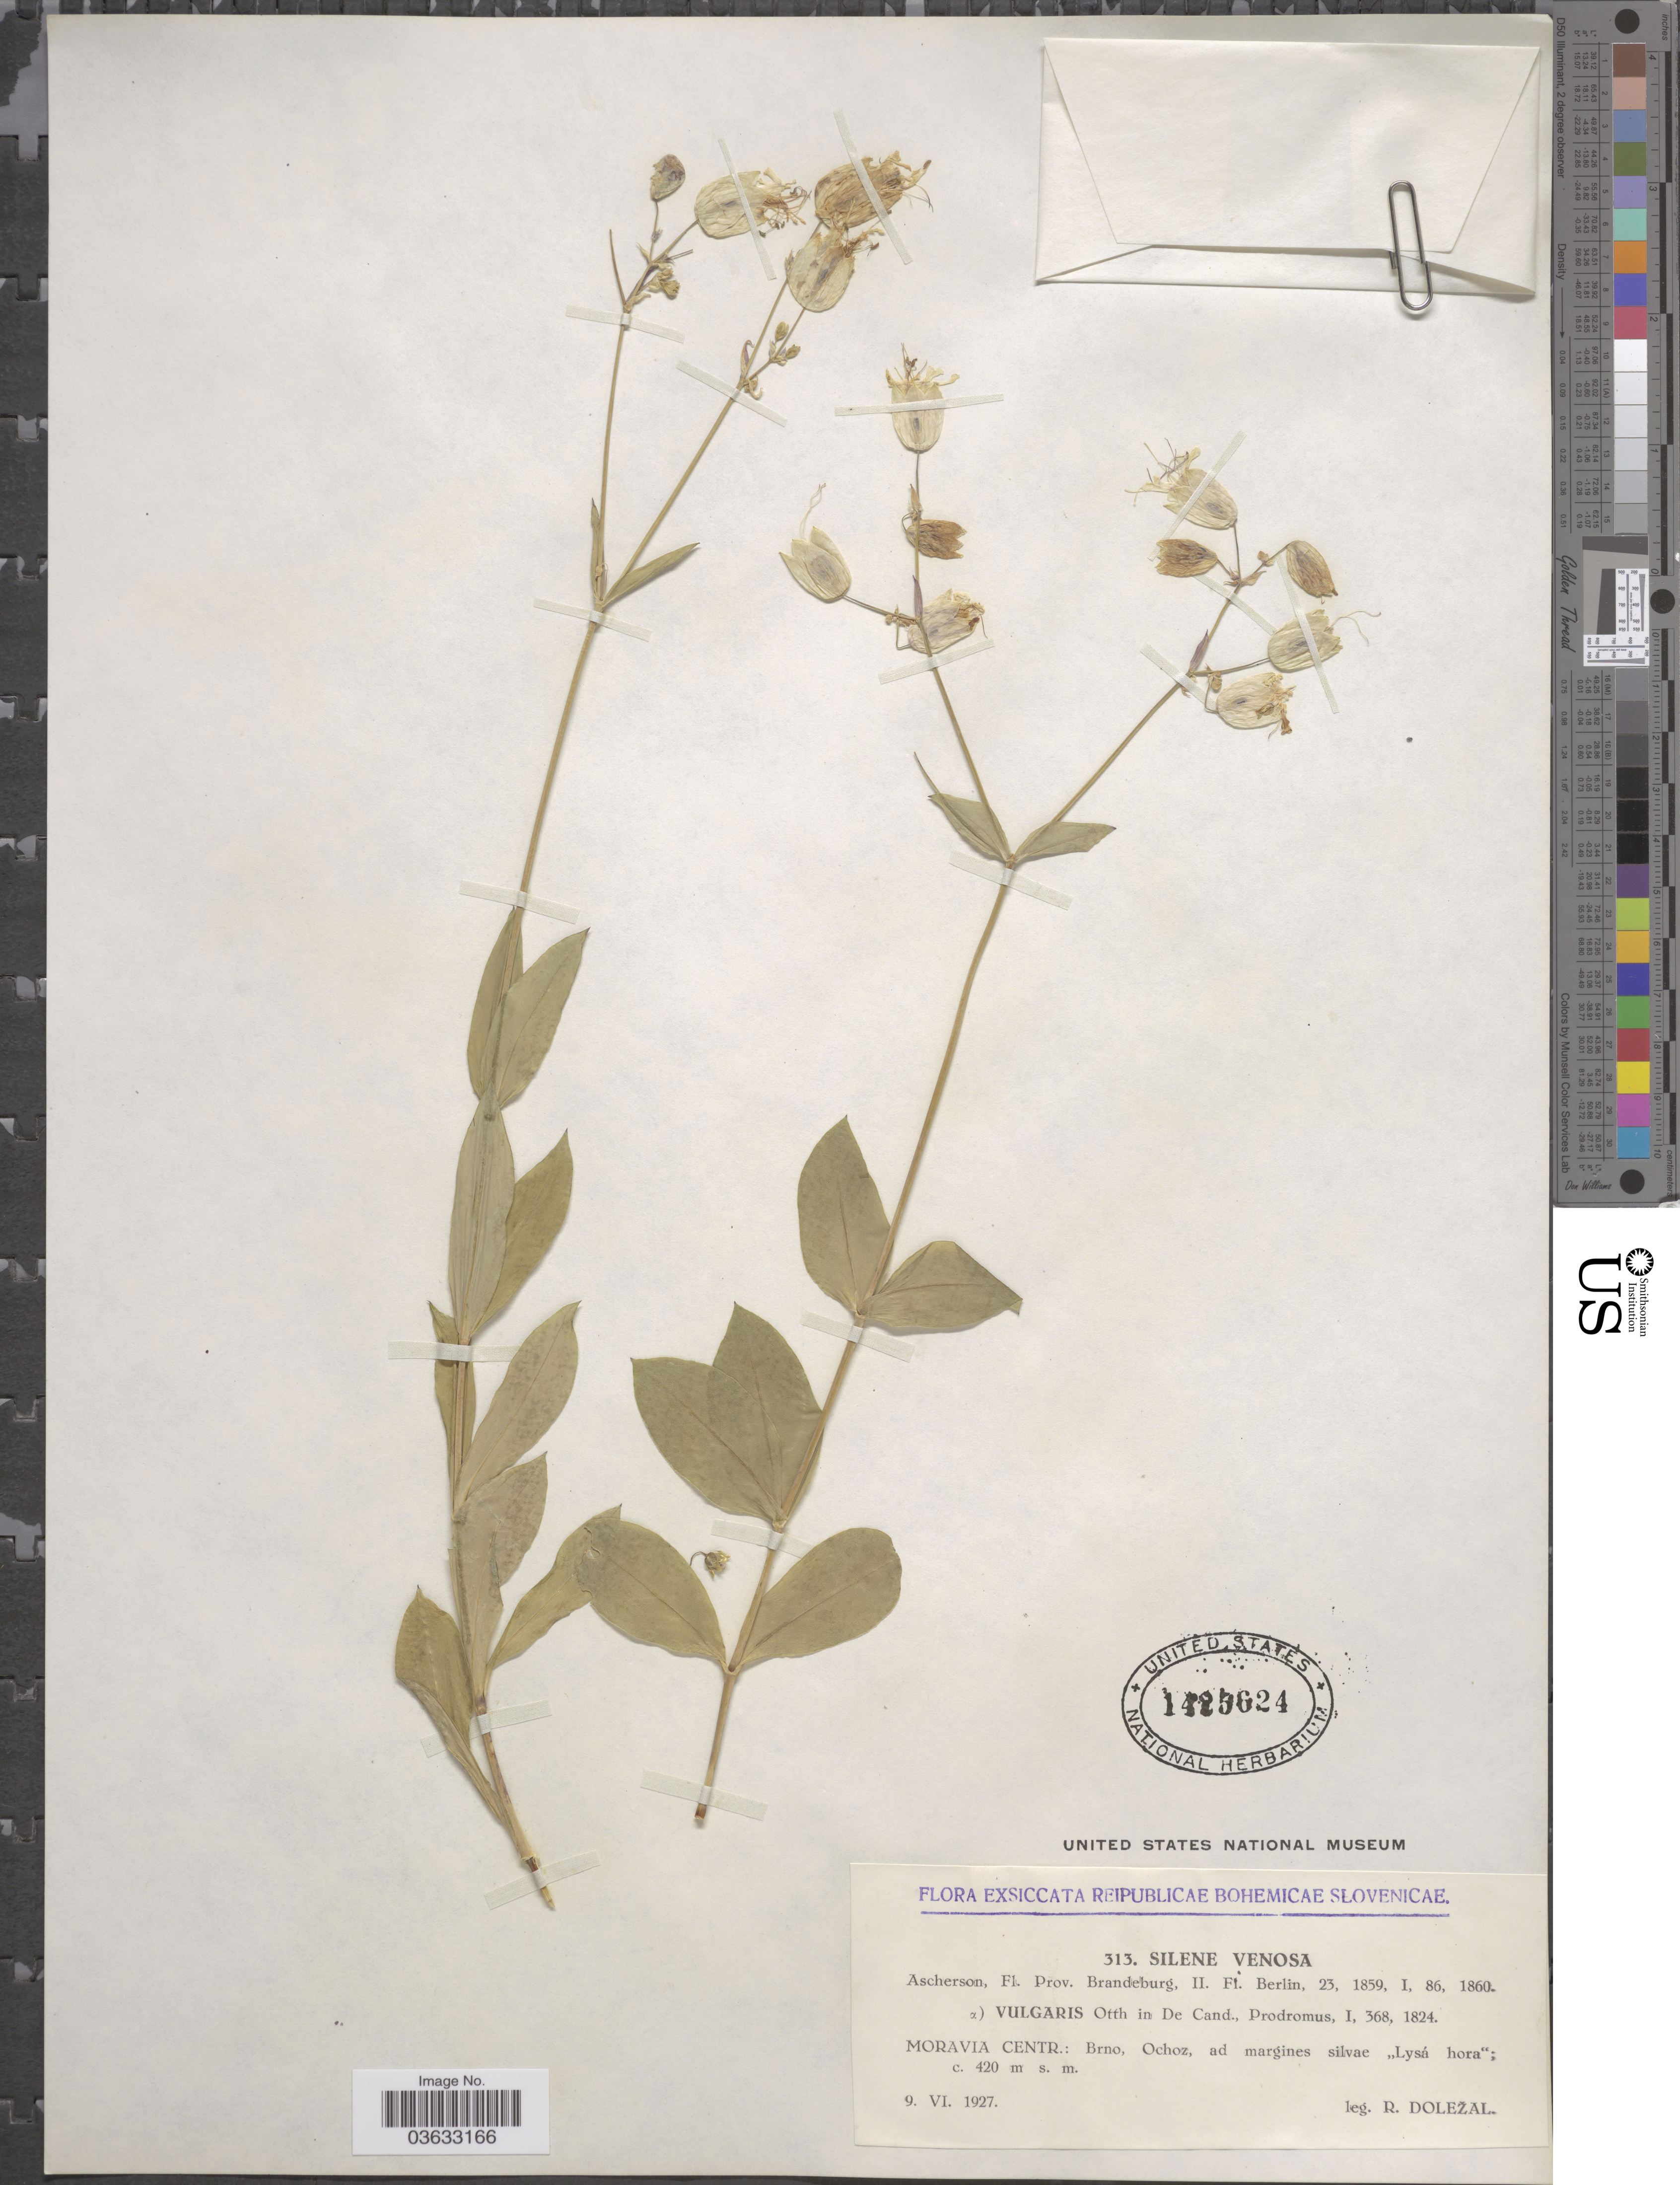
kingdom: Plantae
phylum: Tracheophyta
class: Magnoliopsida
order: Caryophyllales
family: Caryophyllaceae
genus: Silene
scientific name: Silene inflata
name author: Sm.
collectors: R. Dolezal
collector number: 313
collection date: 1927-06-09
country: Czechia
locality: Moravia Centr.: Brno, Ochoz, ad margines silvae "Lysá hora".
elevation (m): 420